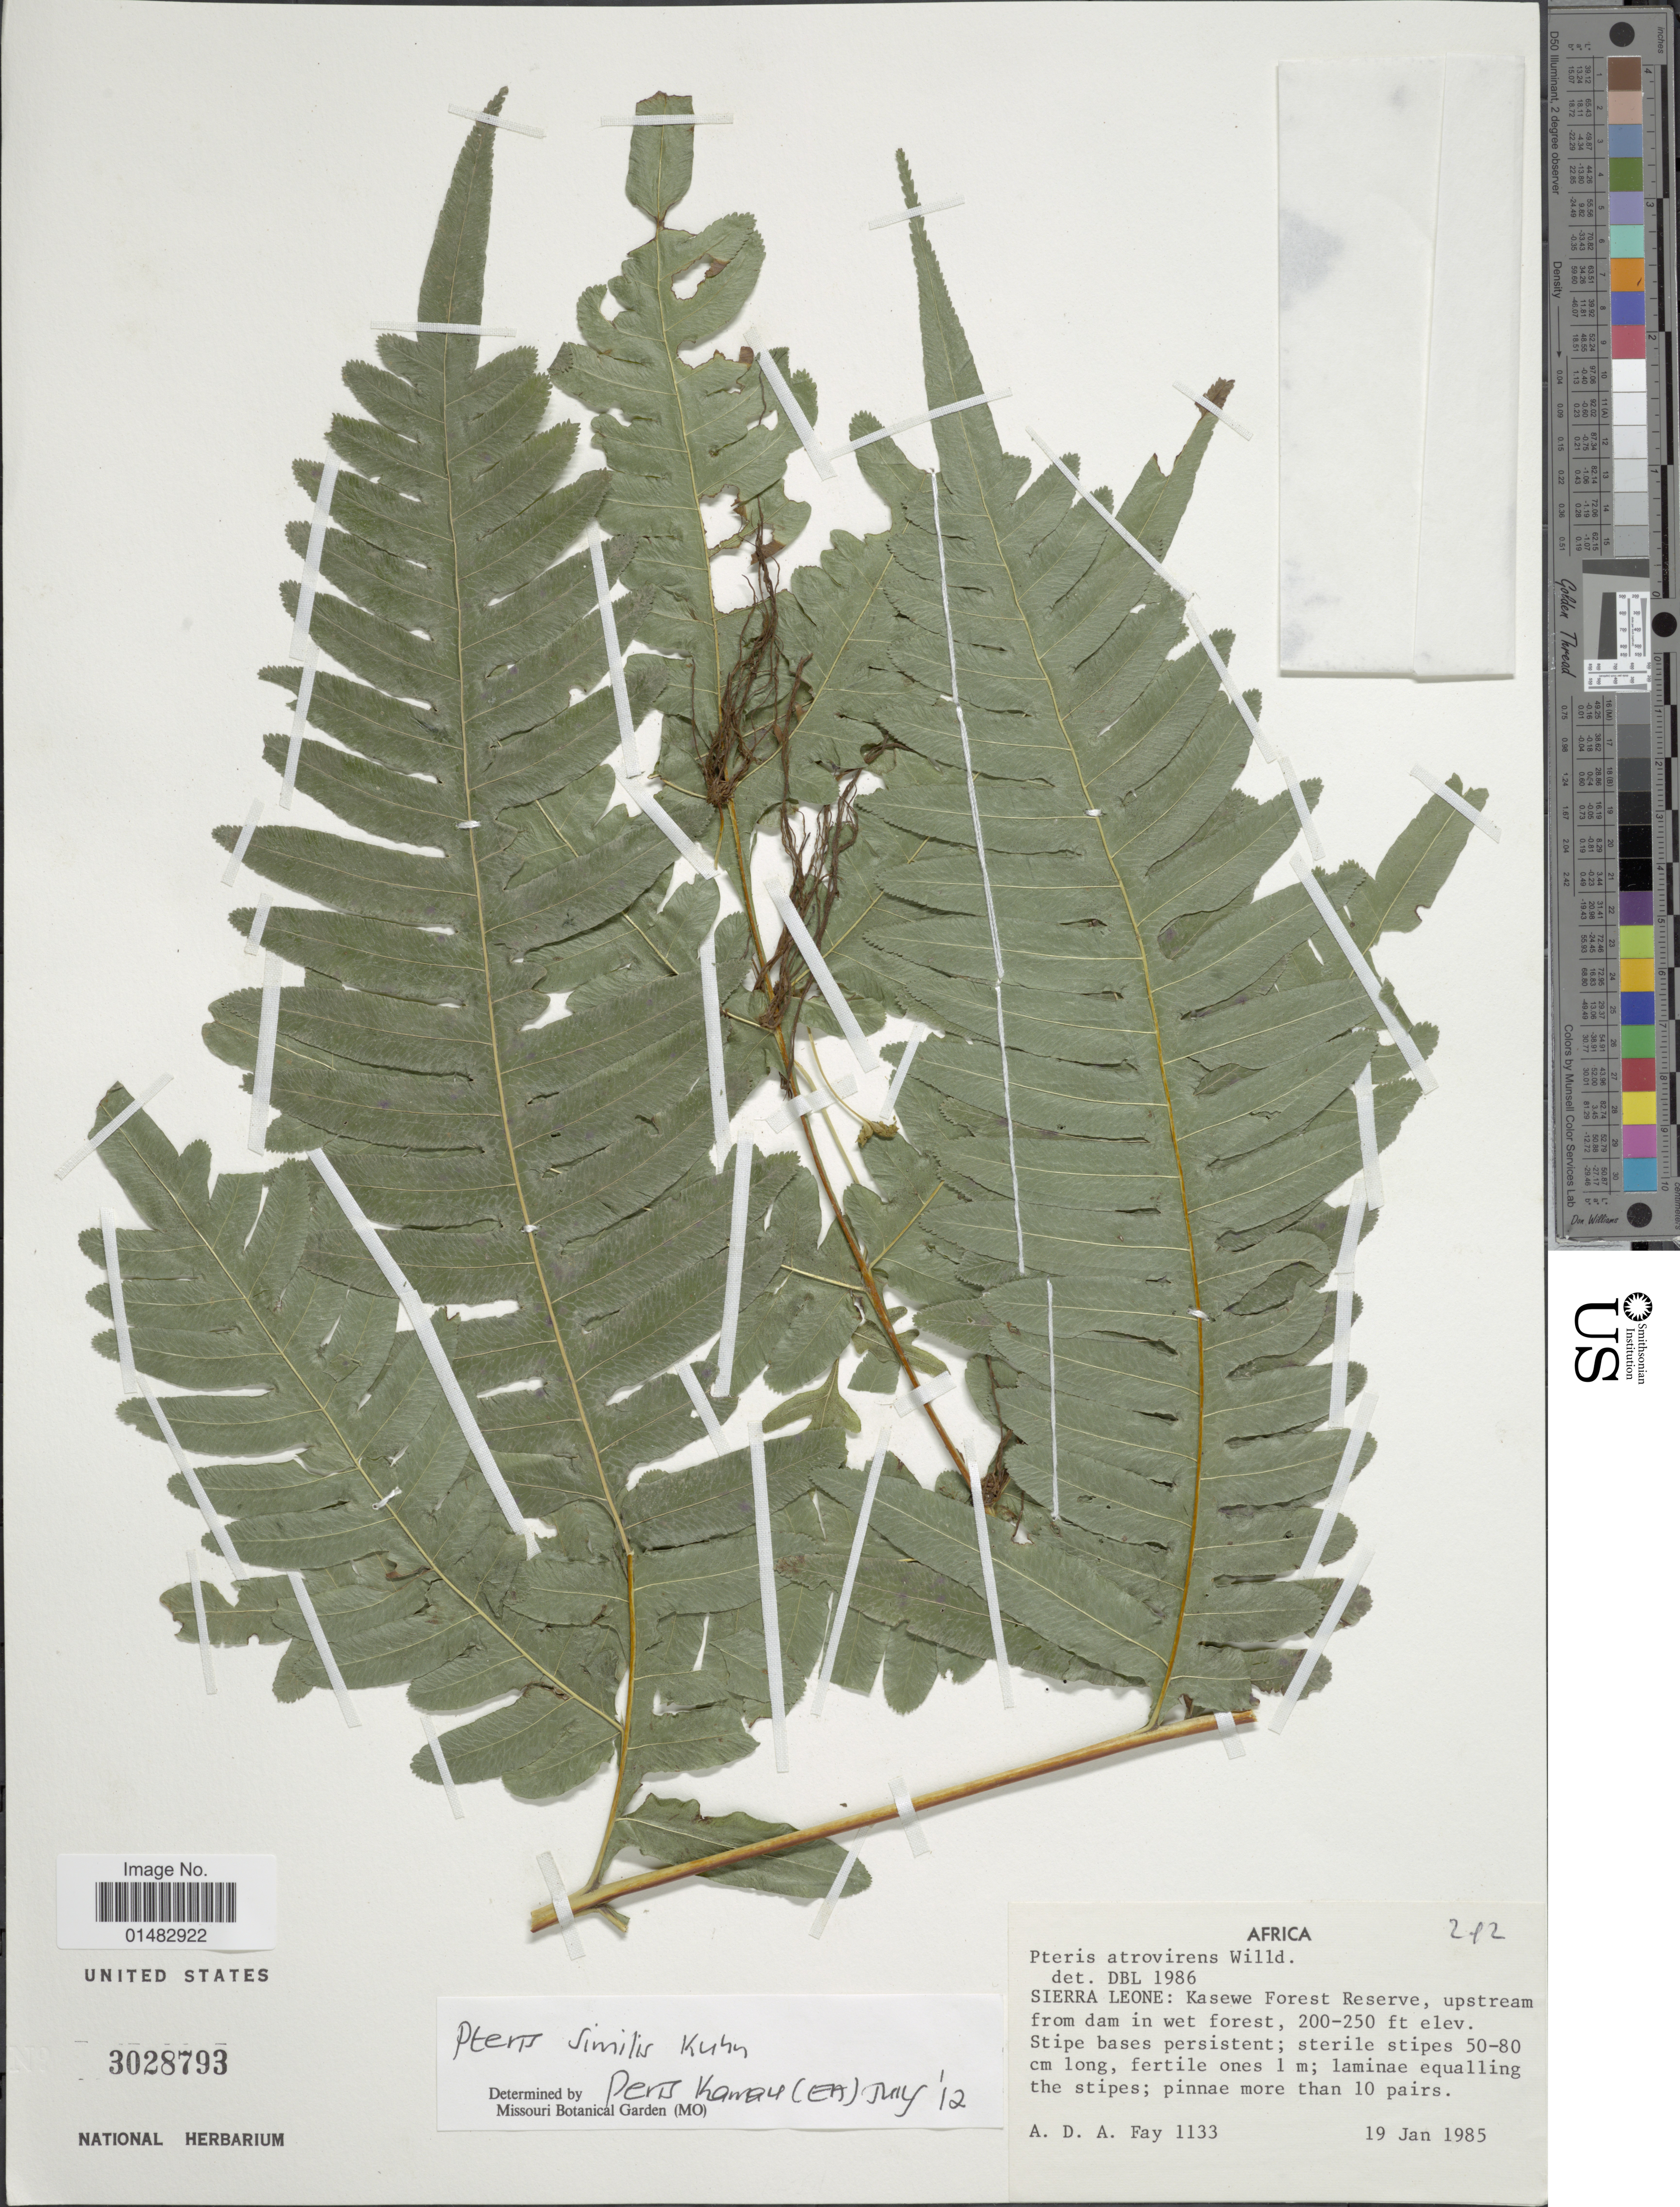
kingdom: Plantae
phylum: Tracheophyta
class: Polypodiopsida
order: Polypodiales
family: Pteridaceae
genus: Pteris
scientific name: Pteris similis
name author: Kuhn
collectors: A. Fay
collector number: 1133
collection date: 1985-01-19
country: Sierra Leone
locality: Kasewe Forest Reserve, upstream from dam in wet forest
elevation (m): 61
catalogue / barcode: US 3028793